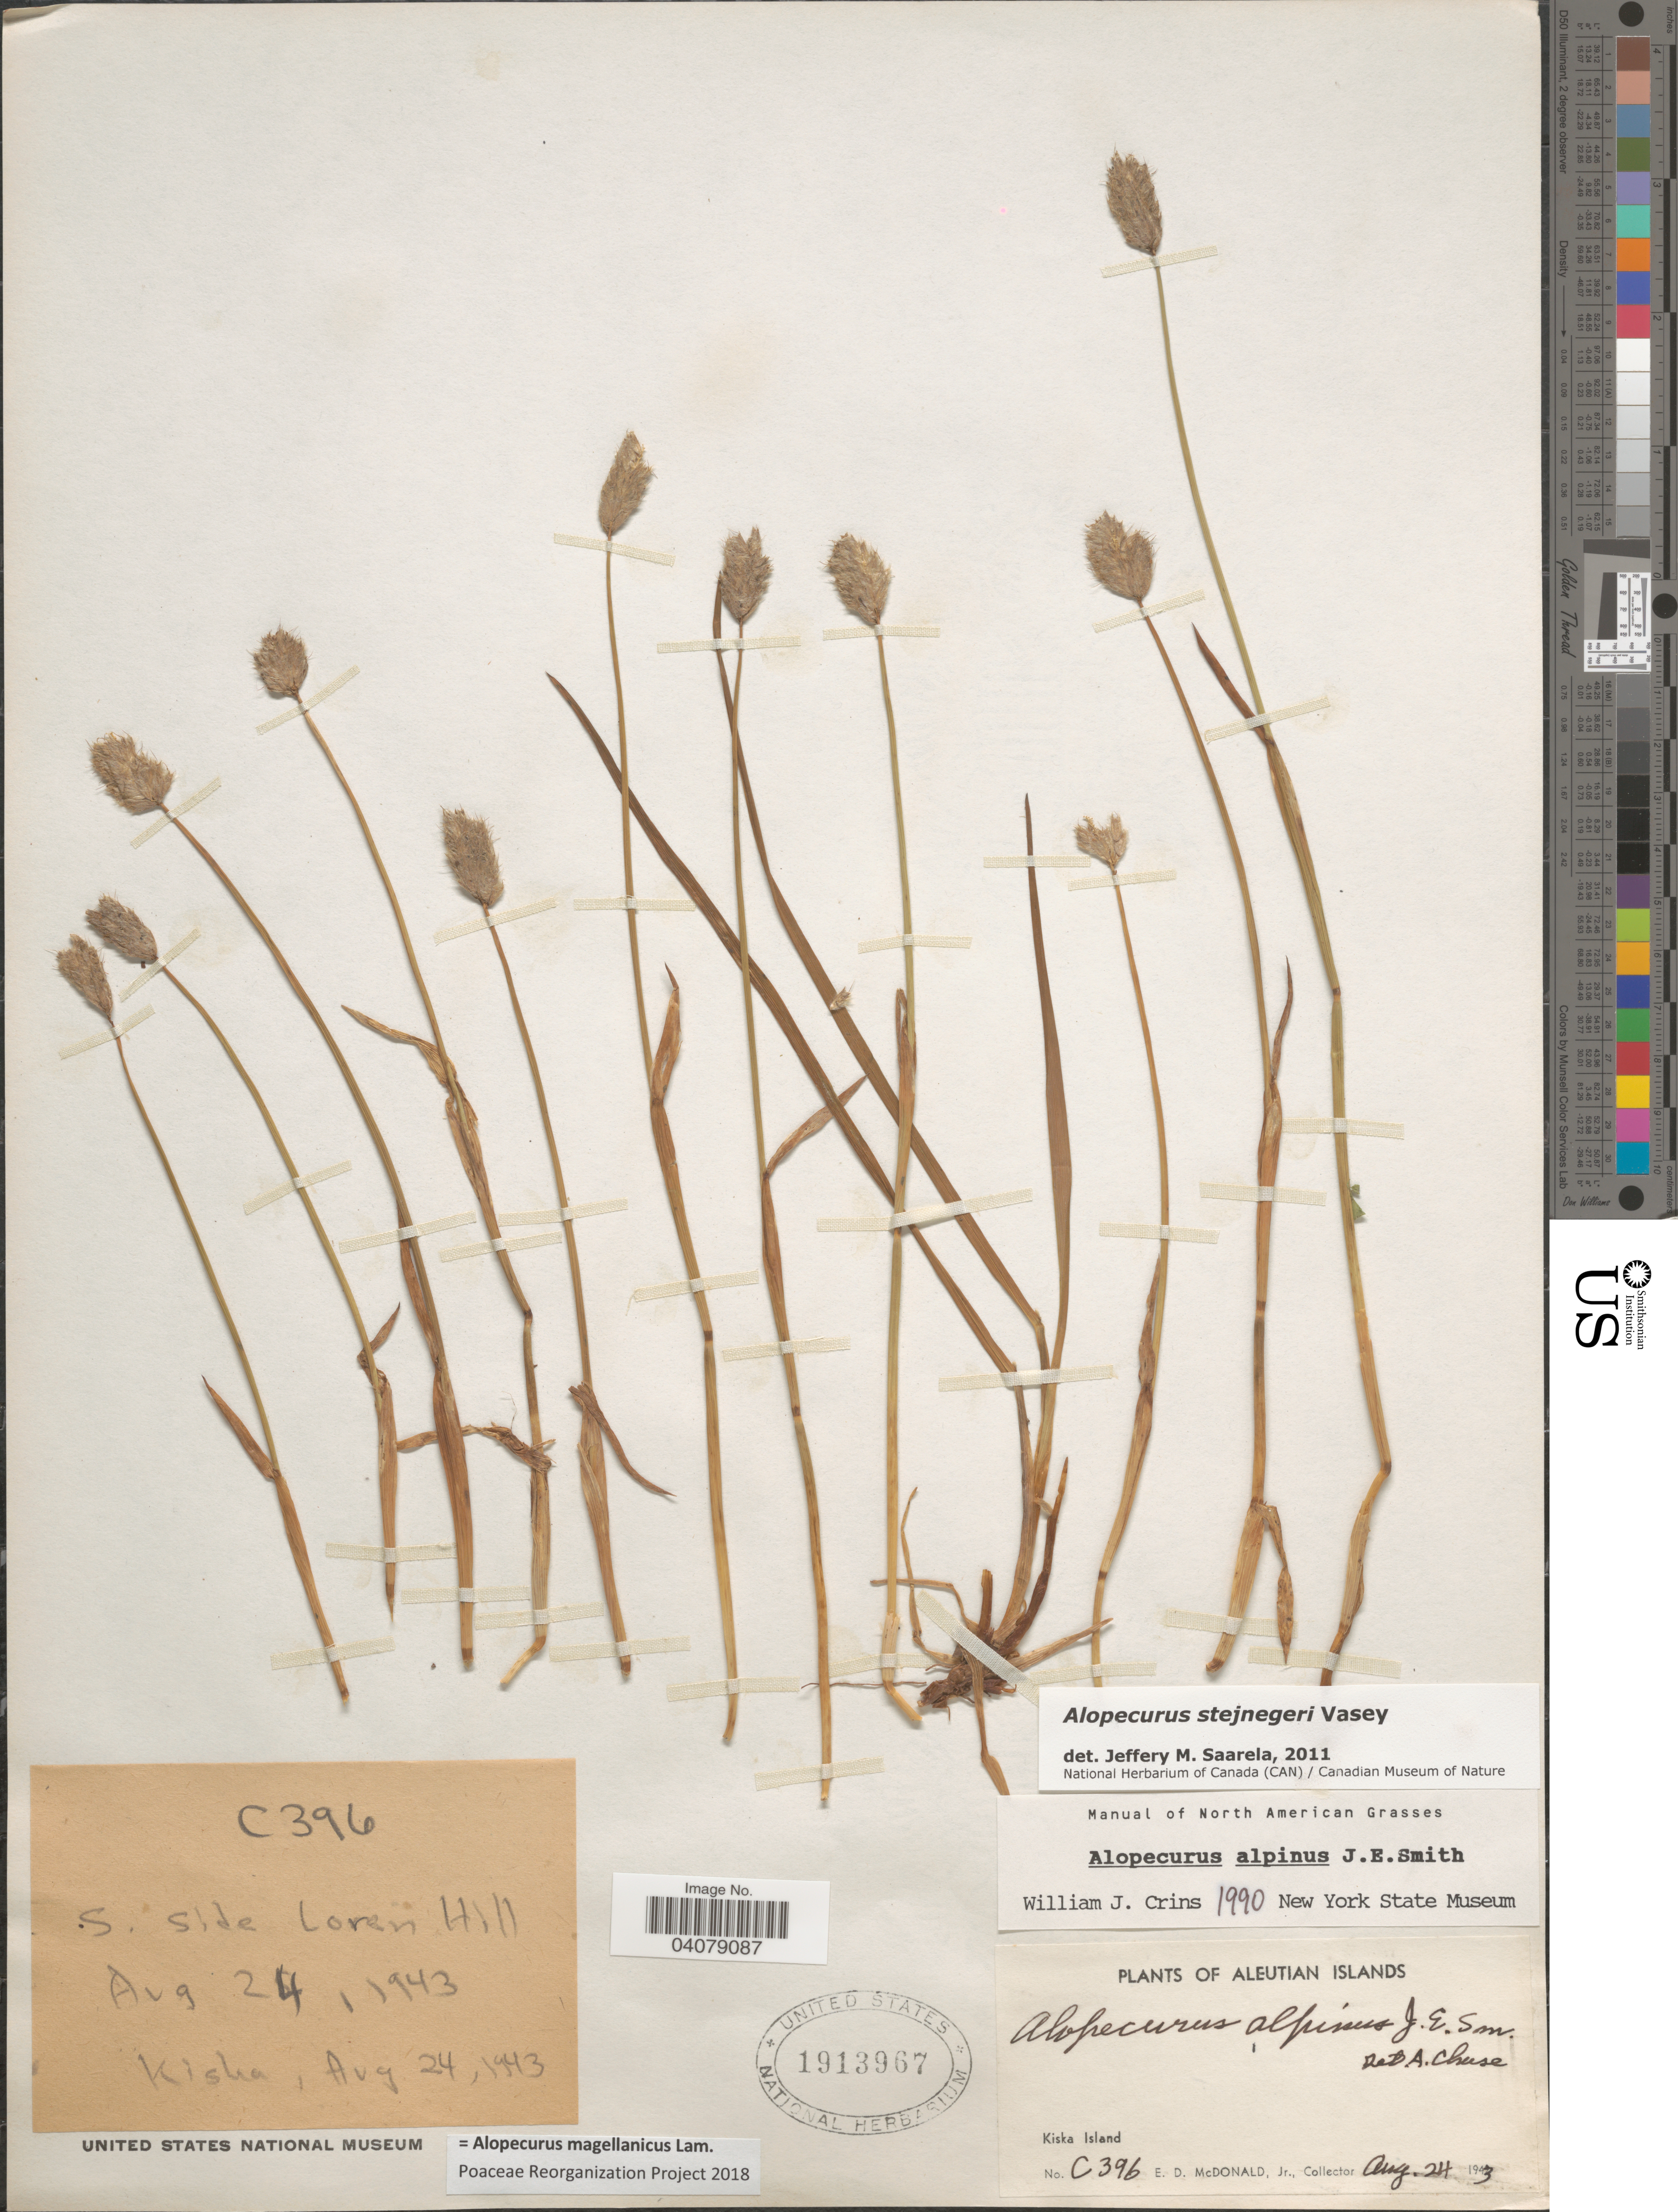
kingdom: Plantae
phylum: Tracheophyta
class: Liliopsida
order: Poales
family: Poaceae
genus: Alopecurus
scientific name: Alopecurus magellanicus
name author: Lam.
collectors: E. D. McDonald Jr.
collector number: C396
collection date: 1943-08-24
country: United States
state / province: Alaska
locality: Aleutian Islands. Kiska Island. S Side Loren Hill.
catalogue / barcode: US 1913967